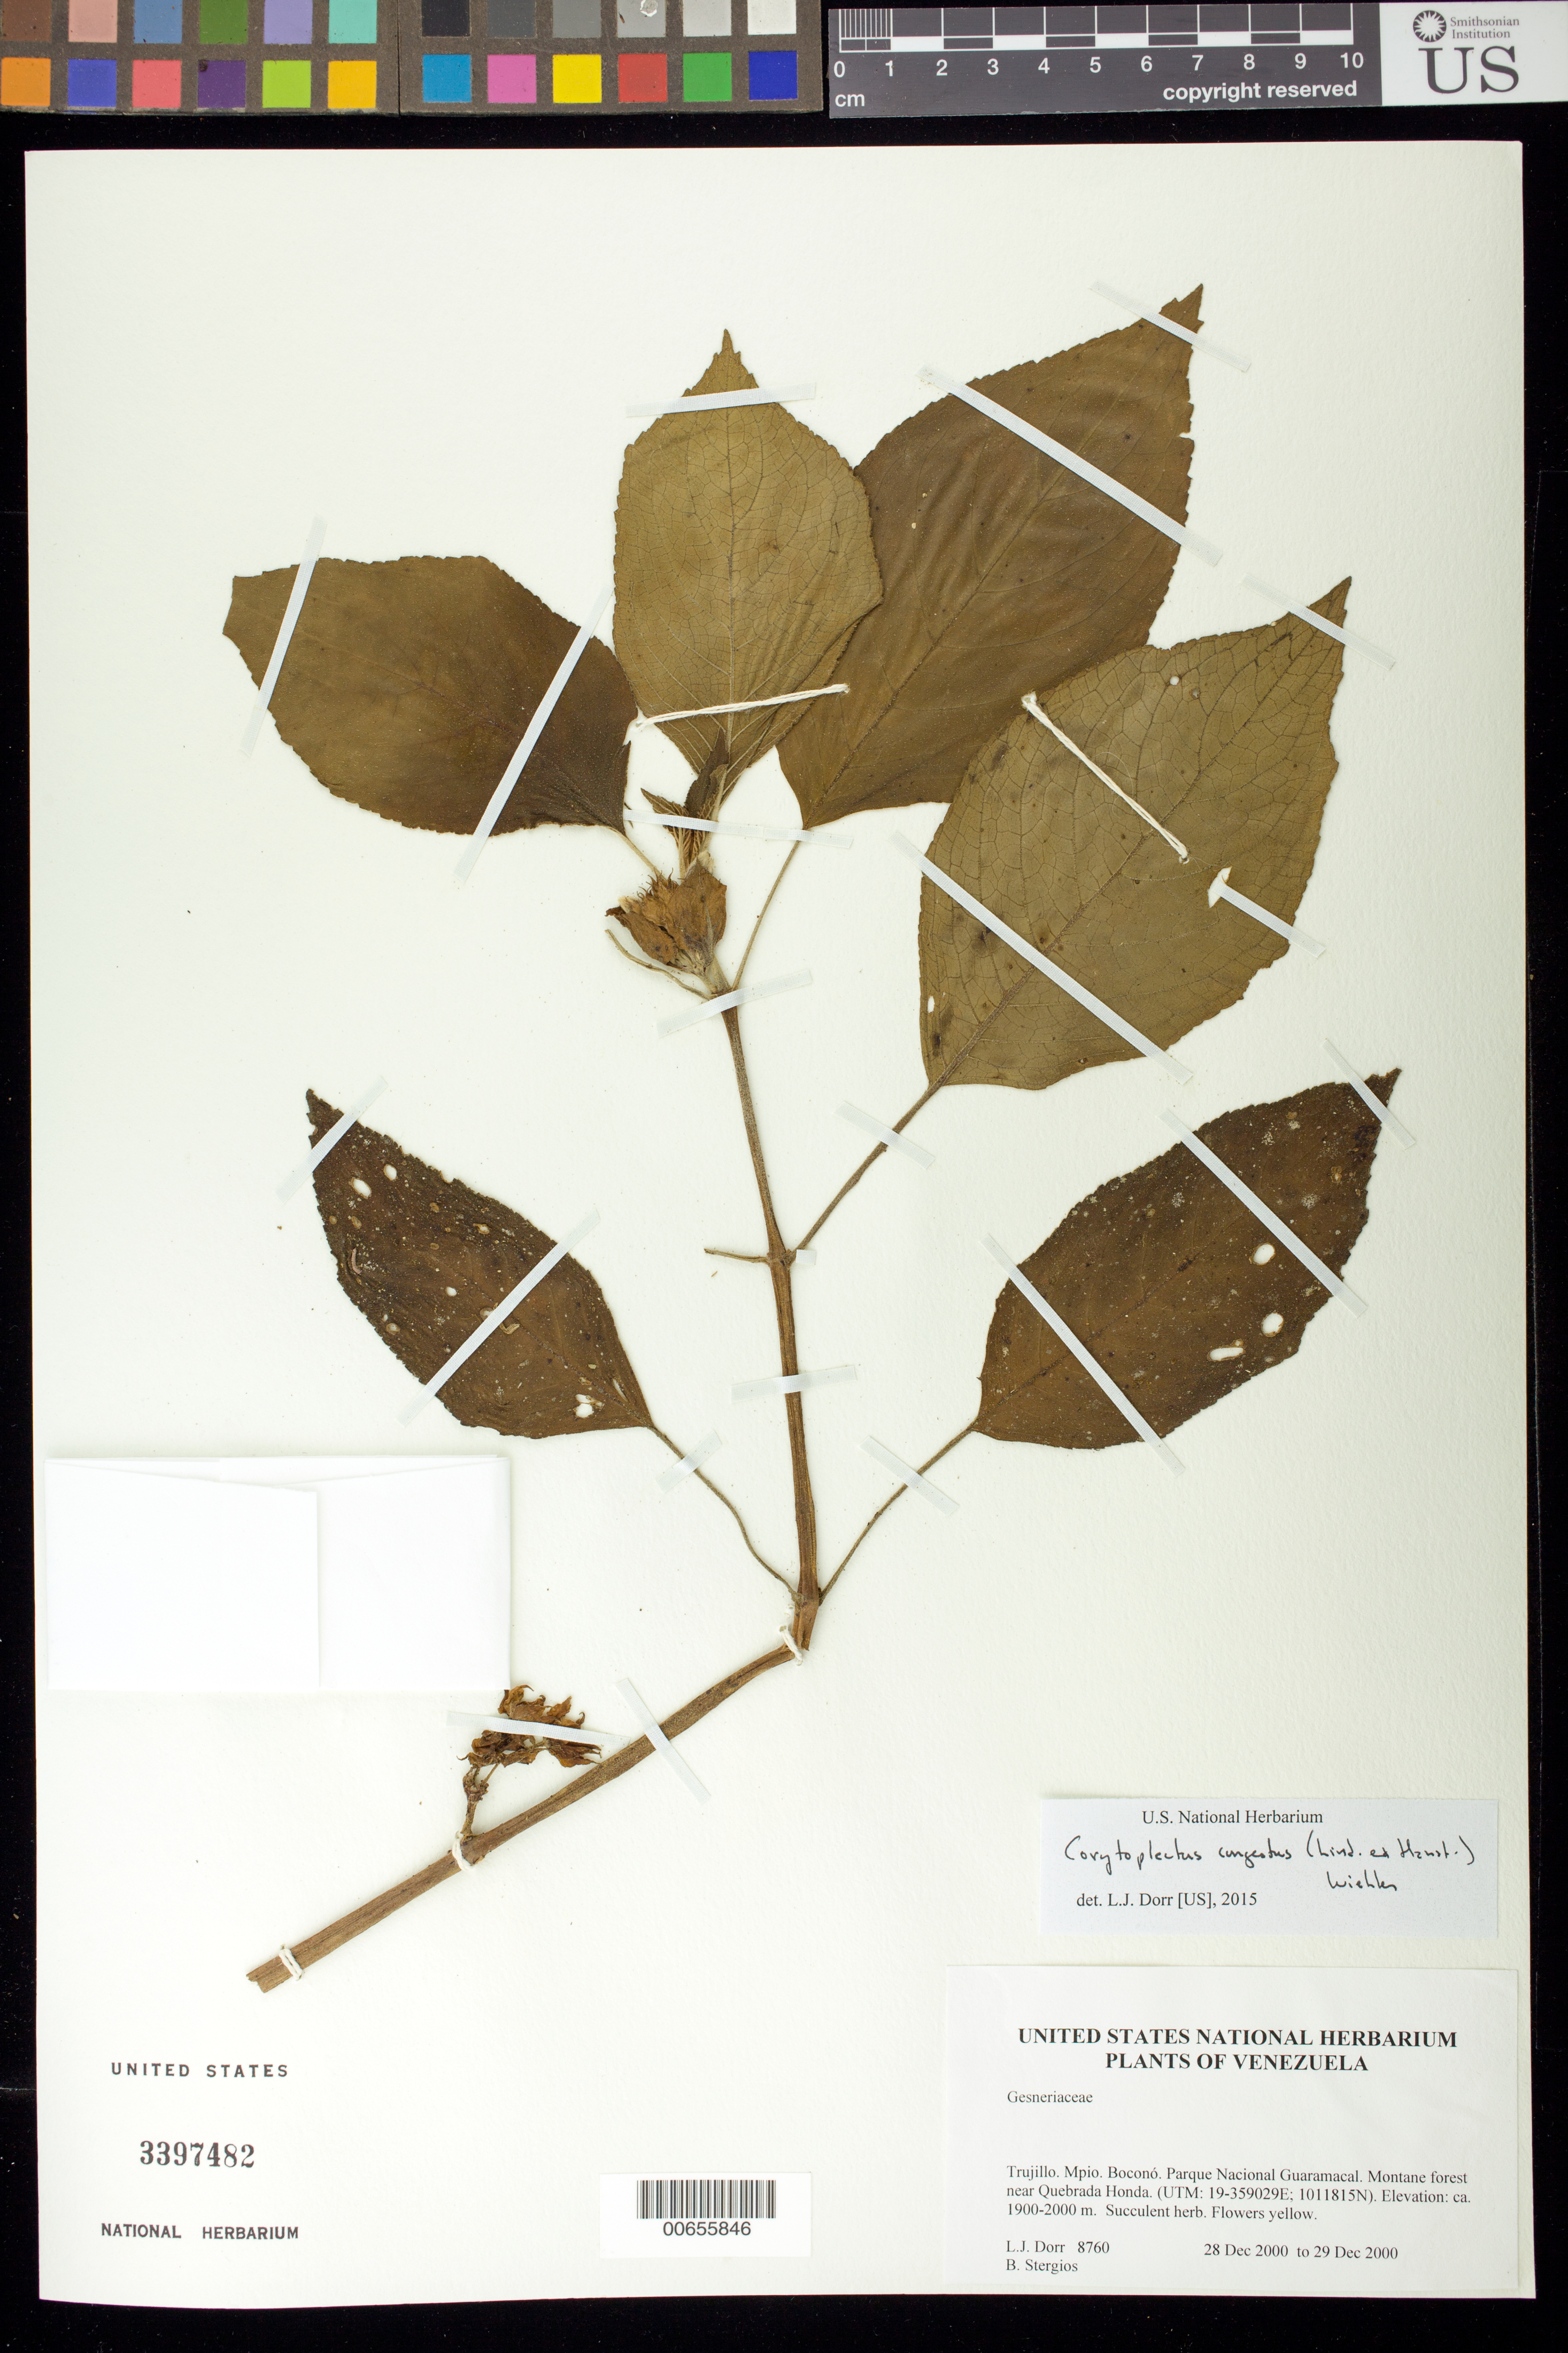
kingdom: Plantae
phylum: Tracheophyta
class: Magnoliopsida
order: Lamiales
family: Gesneriaceae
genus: Corytoplectus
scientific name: Corytoplectus congestus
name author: (Linden ex Hanst.) Wiehler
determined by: Dorr, L. J., (BOT), Smithsonian Institution - National Museum of Natural History (UNITED STATES)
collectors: L. J. Dorr & B. G. Stergios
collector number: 8760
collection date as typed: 28-29 Dec 2000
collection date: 2000-12-28/2000-12-29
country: Venezuela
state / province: Trujillo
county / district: Boconó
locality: Parque Nacional Guaramacal near Quebrada Honda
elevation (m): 1900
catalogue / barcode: US 3397482